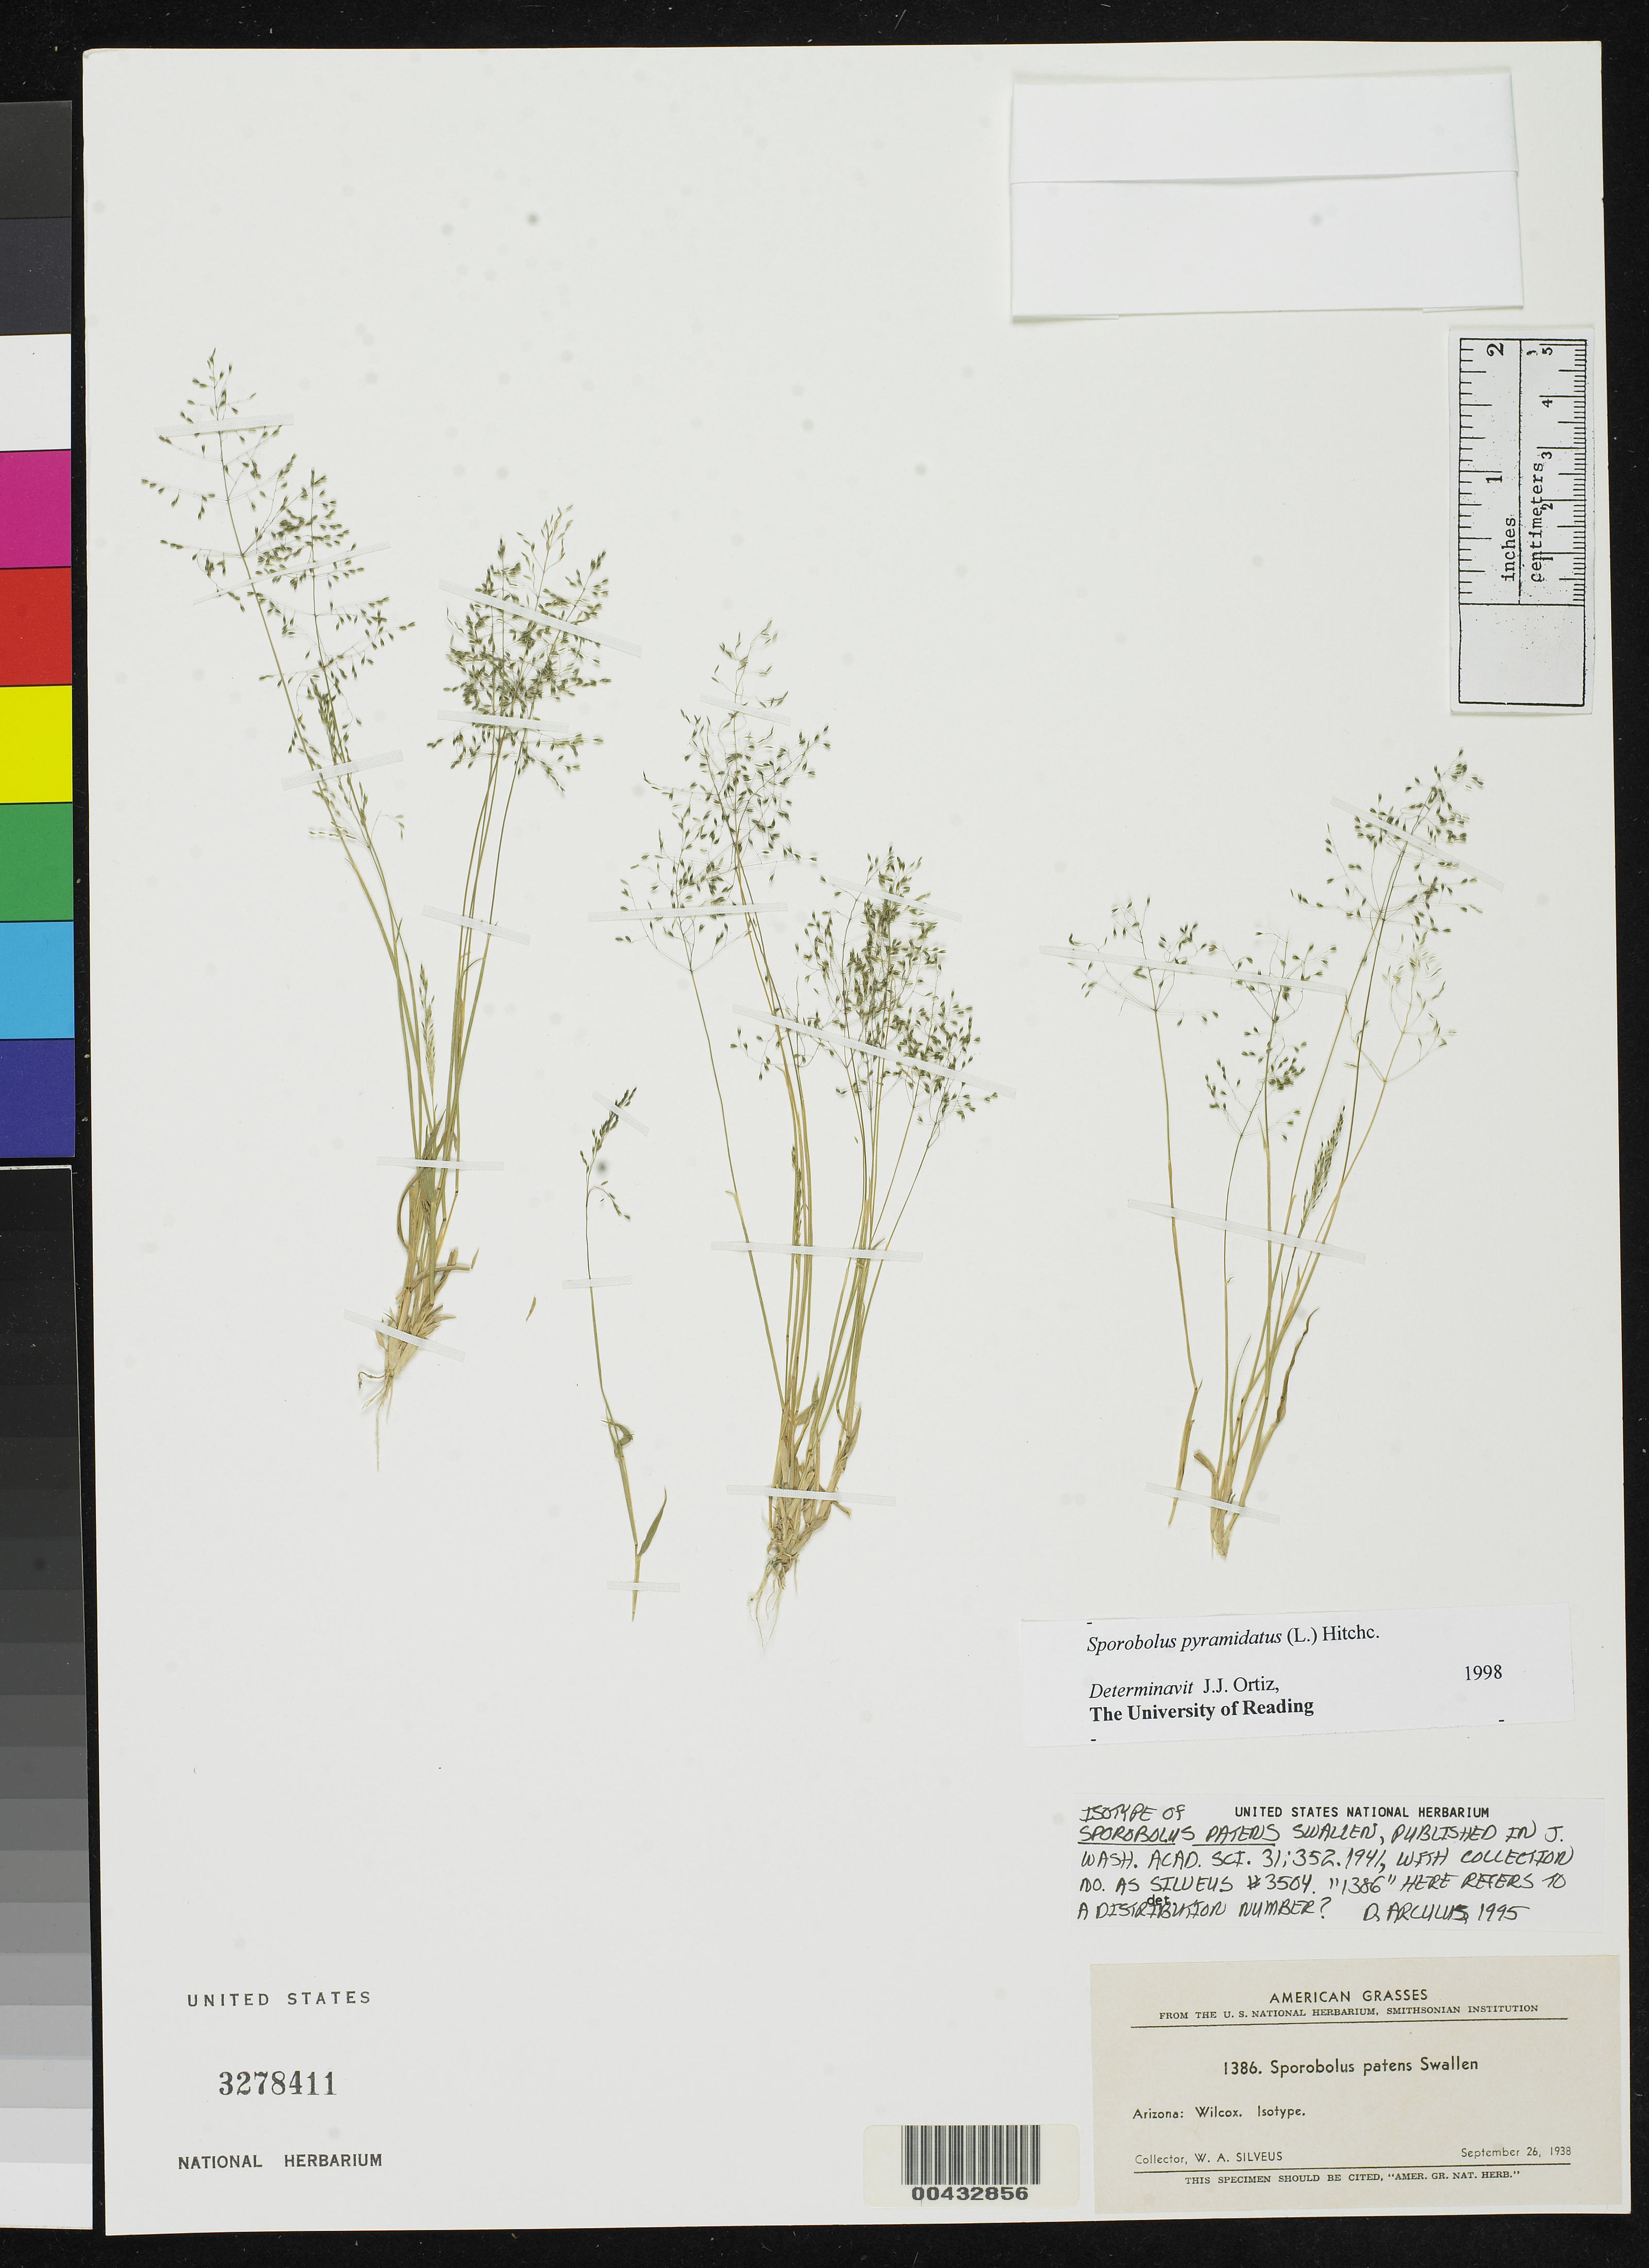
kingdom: Plantae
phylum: Tracheophyta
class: Liliopsida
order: Poales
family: Poaceae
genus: Sporobolus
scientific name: Sporobolus patens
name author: Swallen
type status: Isotype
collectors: W. Silveus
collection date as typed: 26 Sep 1938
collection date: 1938-09-26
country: United States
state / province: Arizona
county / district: Cochise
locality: Wilcox.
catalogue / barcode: US 3278411